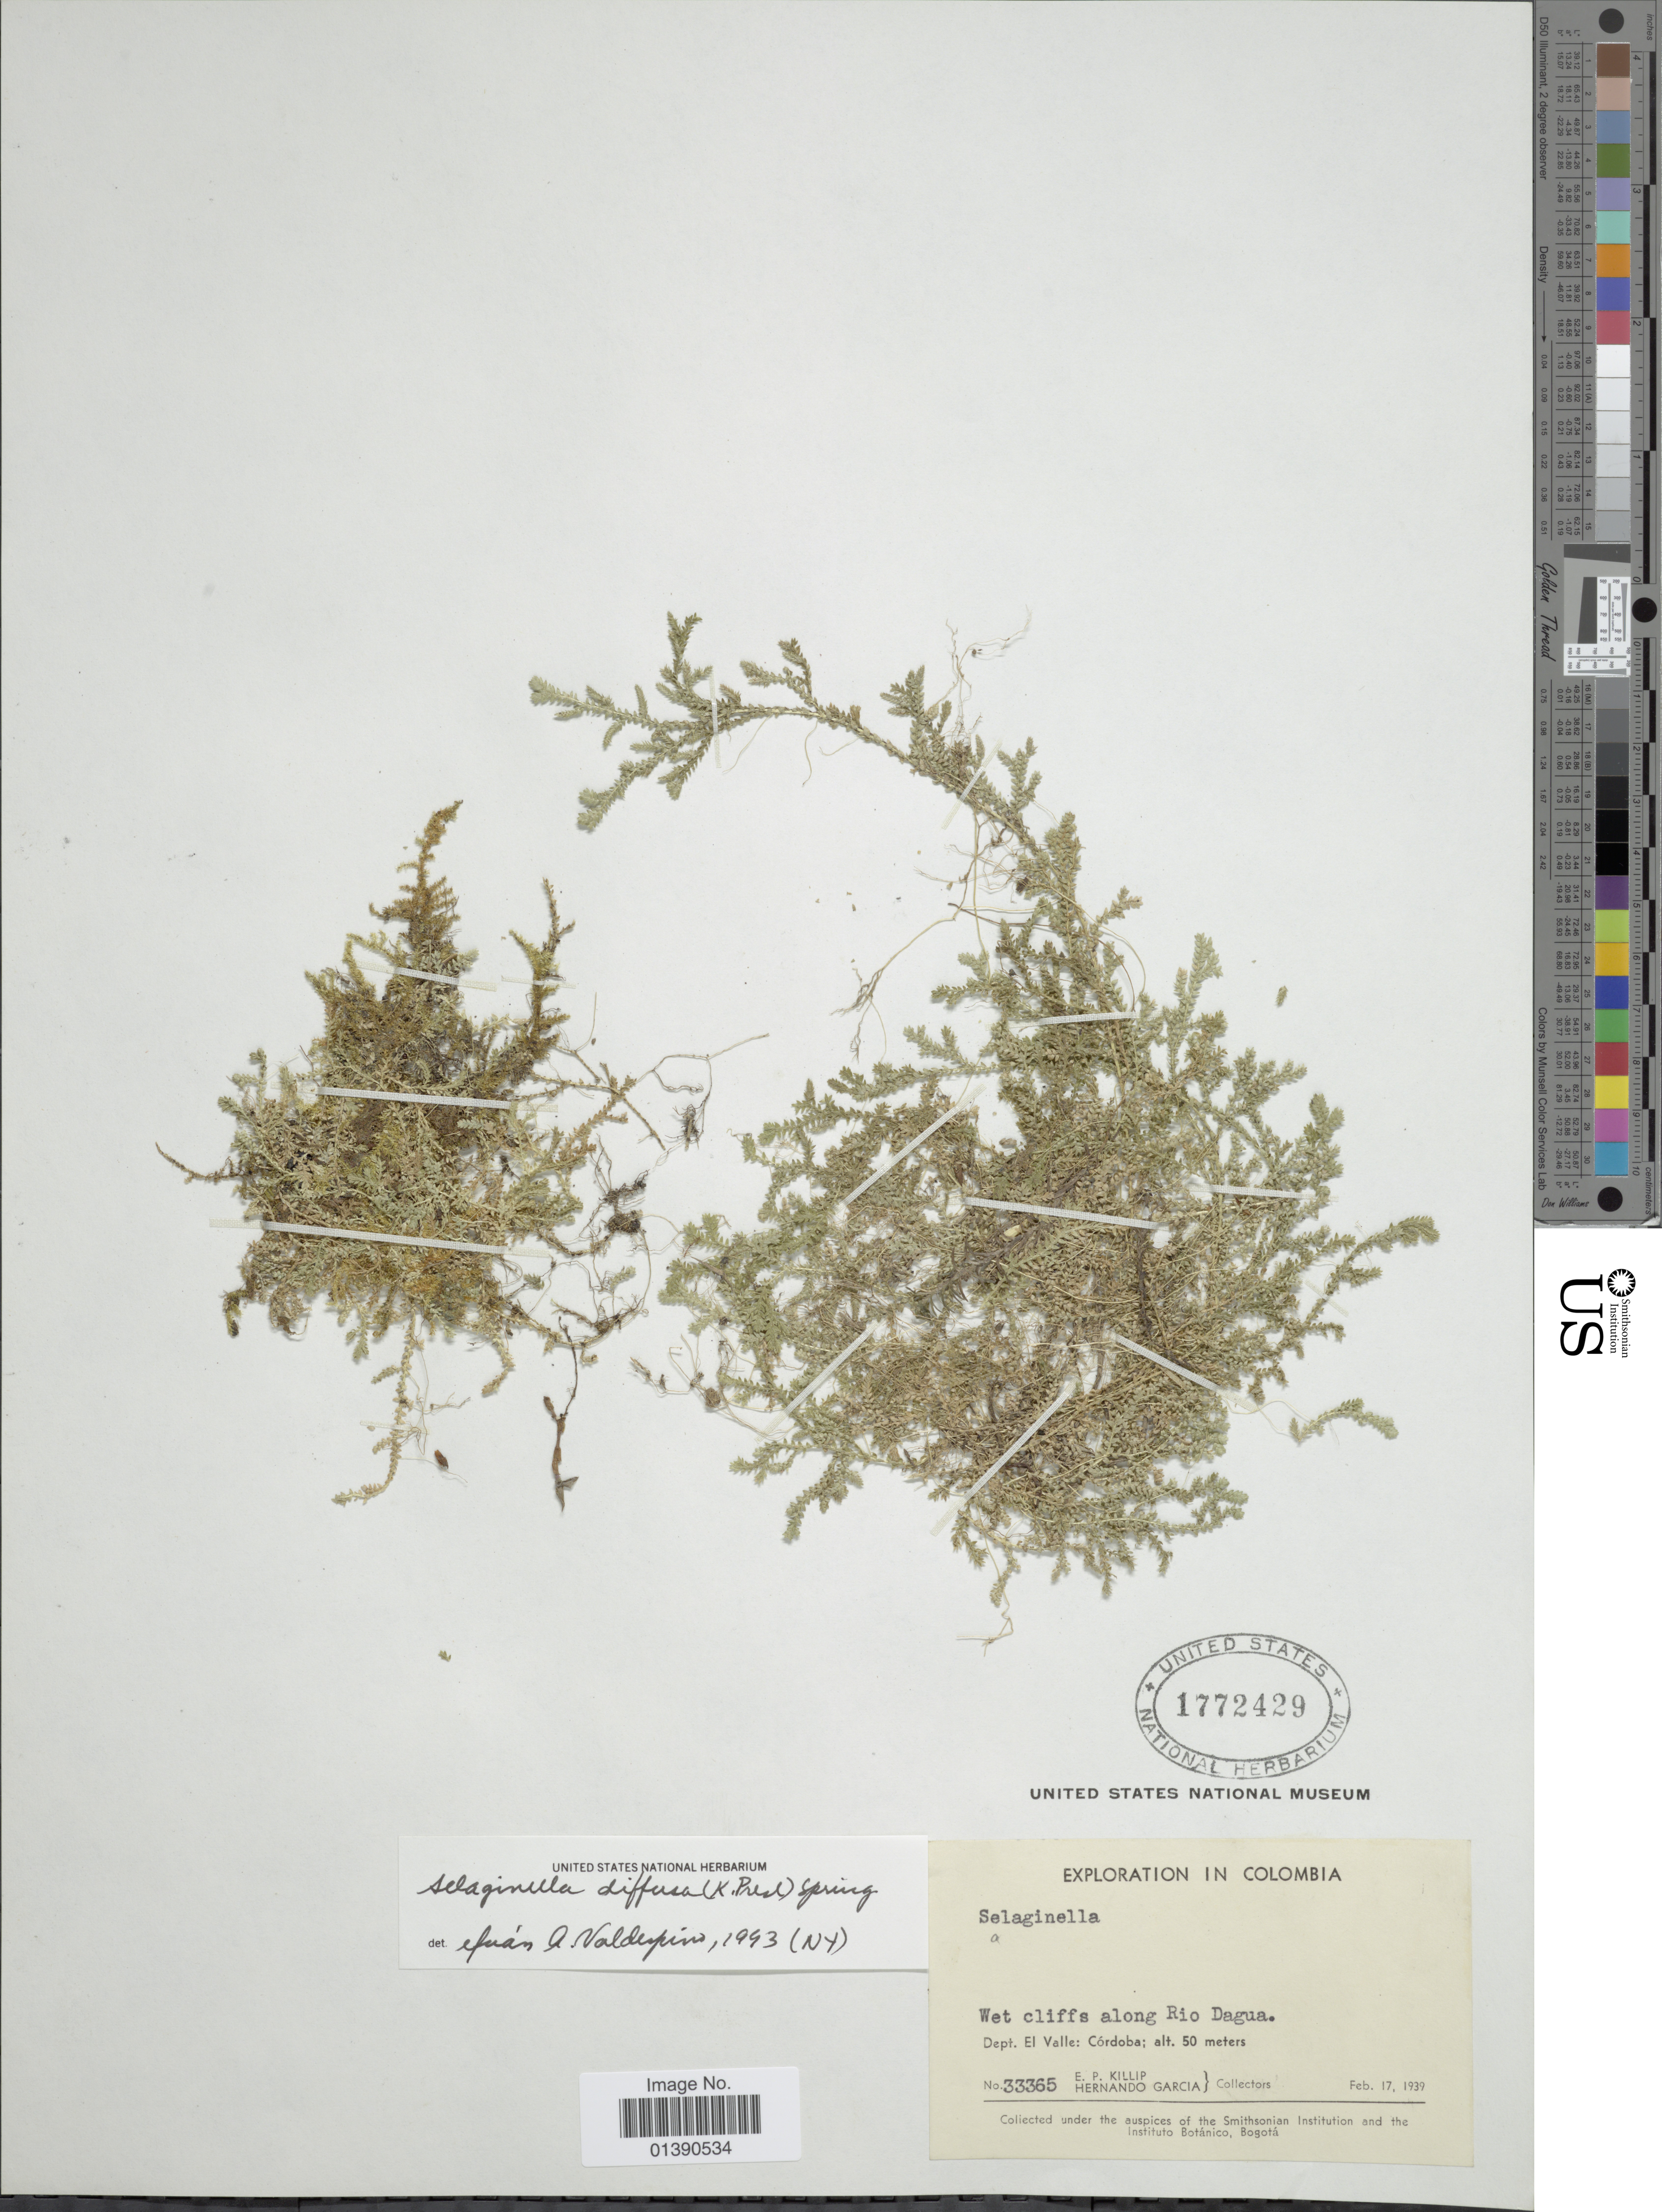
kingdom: Plantae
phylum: Tracheophyta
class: Lycopodiopsida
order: Selaginellales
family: Selaginellaceae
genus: Selaginella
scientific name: Selaginella diffusa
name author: (C. Presl) Spring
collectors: E. P. Killip & H. Garcia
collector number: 33365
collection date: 1939-02-17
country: Colombia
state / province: Córdoba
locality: Wet cliffs along Rio Dagua, Dept. El Valle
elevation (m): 50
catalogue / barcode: US 1772429